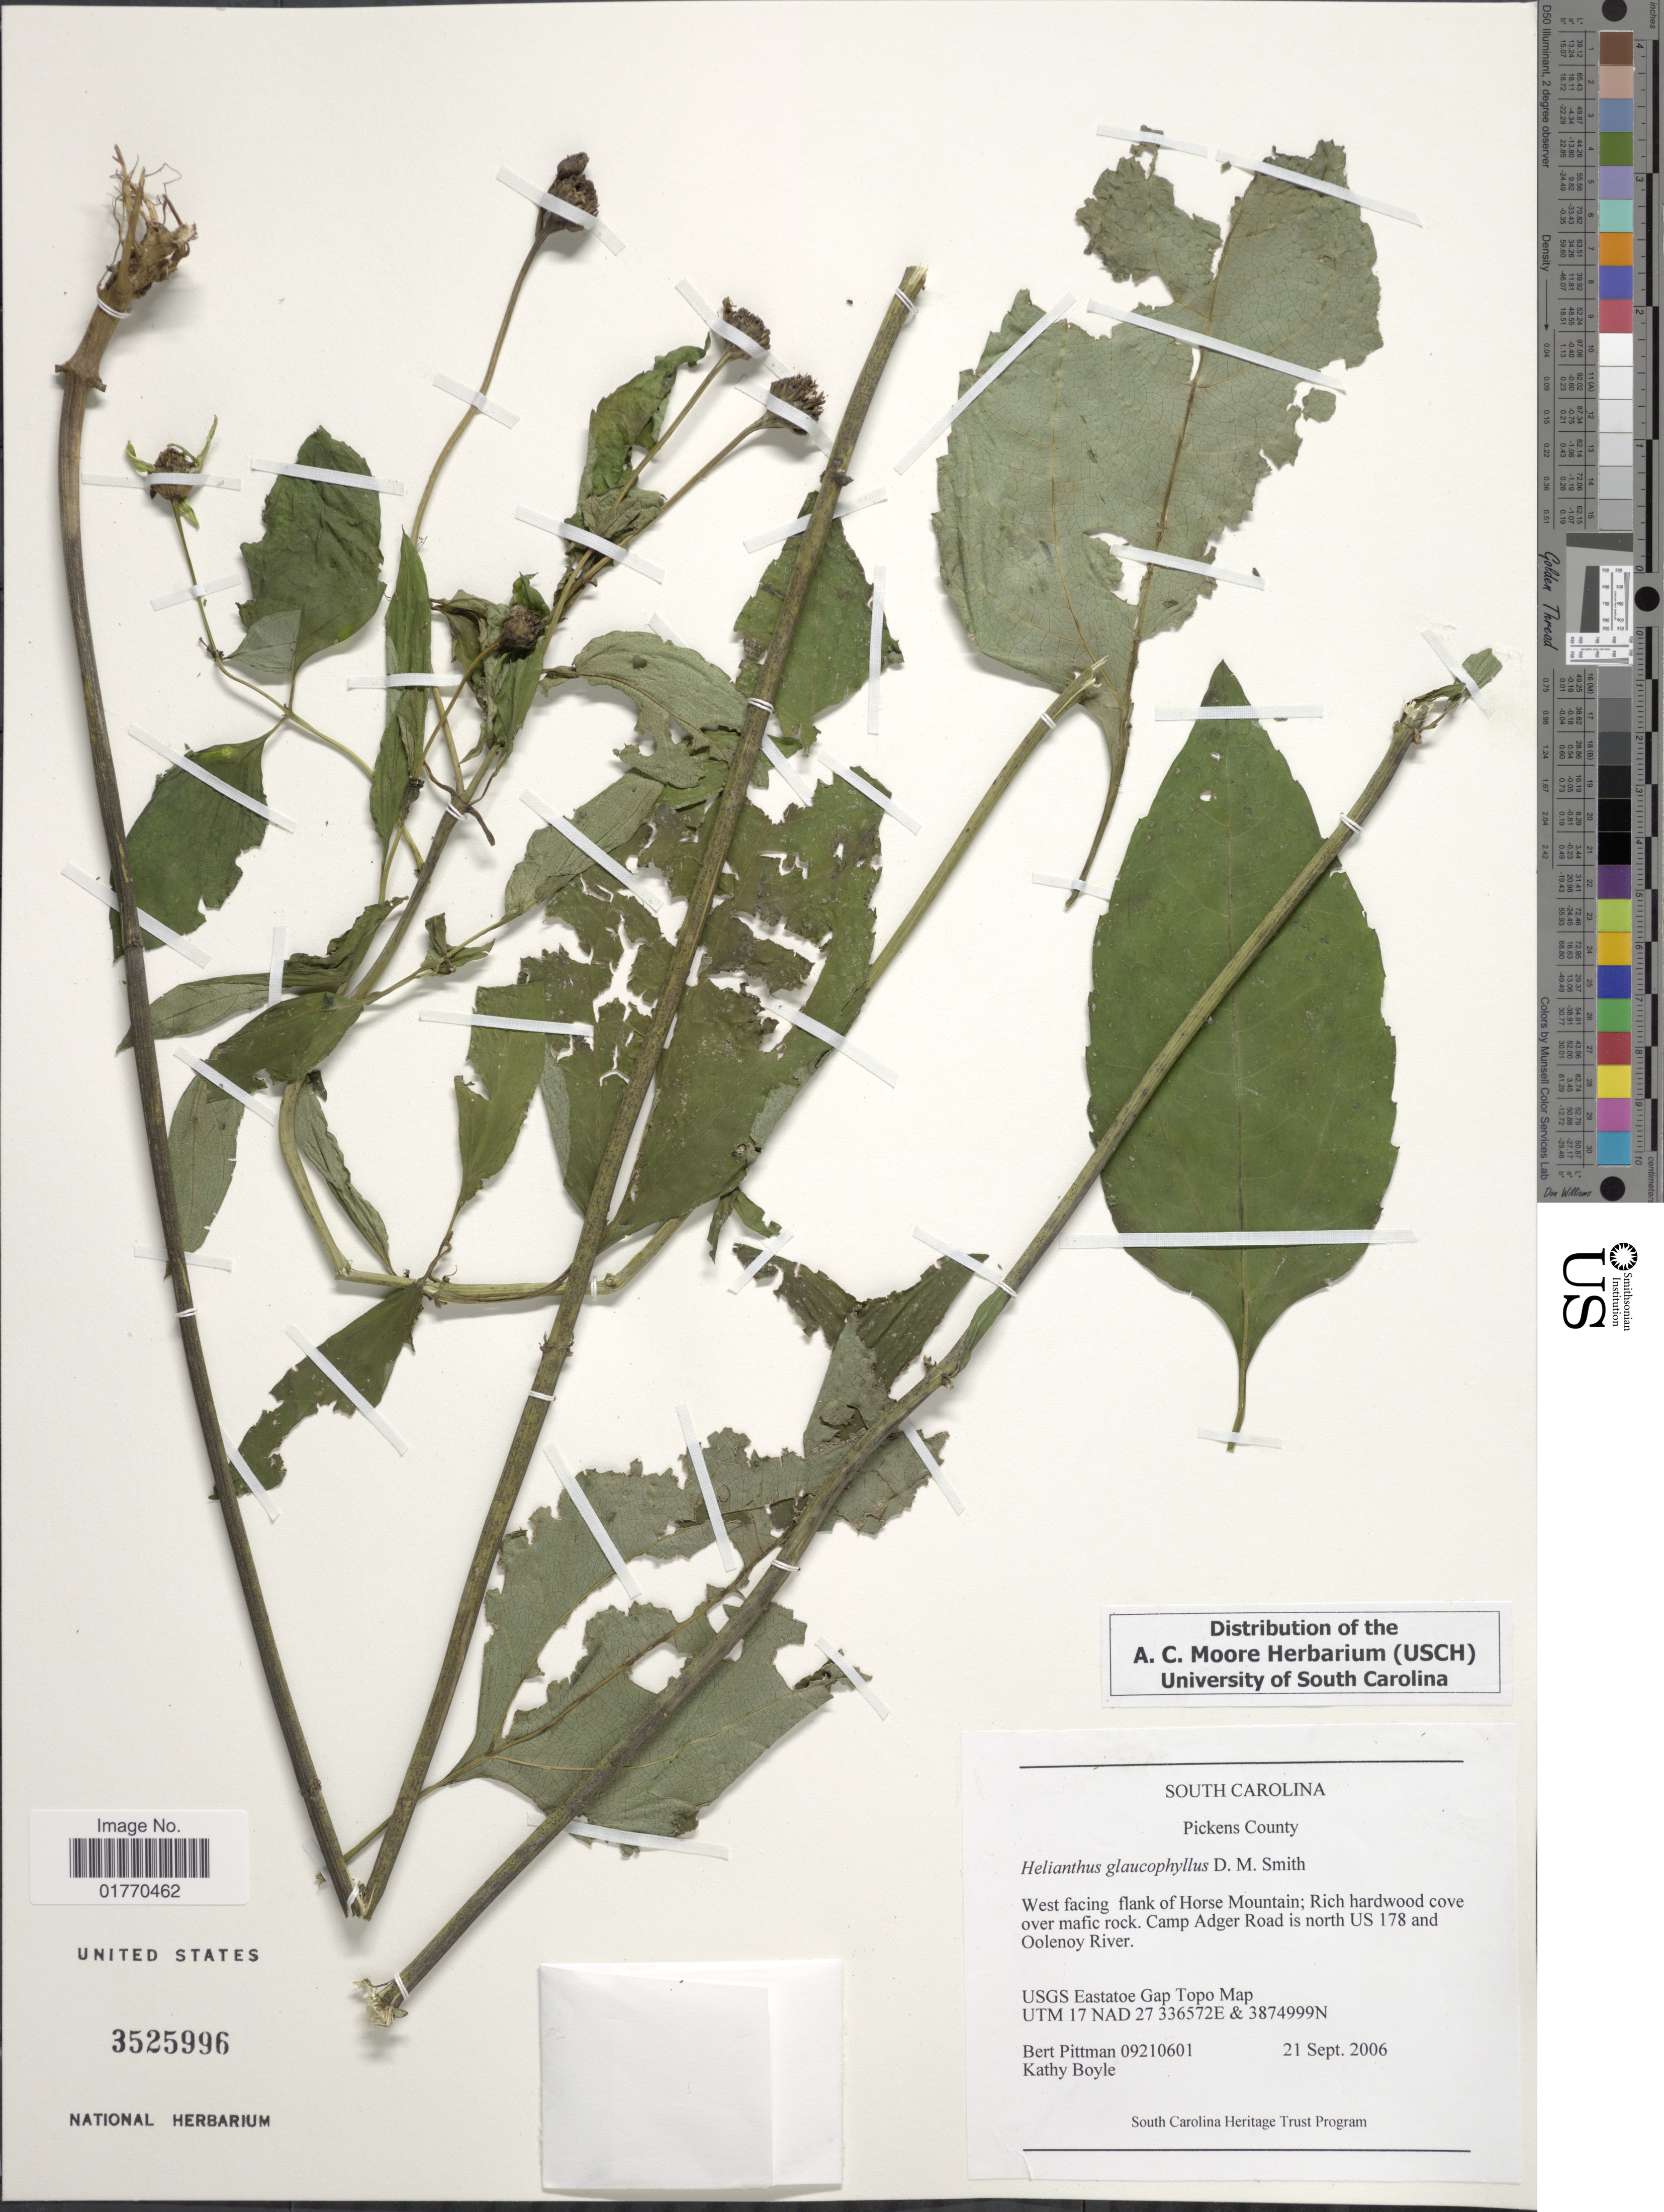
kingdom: Plantae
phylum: Tracheophyta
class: Magnoliopsida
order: Asterales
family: Asteraceae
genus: Helianthus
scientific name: Helianthus glaucophyllus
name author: Torr. & A. Gray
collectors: B. Pittman & K. Boyle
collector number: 09210601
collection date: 2006-09-21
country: United States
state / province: South Carolina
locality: West facing flank of Horse Mountain, Rih hardwood cove over mafic rock, Camp Adger Road is north US 178 and Oolenoy River, ISGS Eastatoe Gap Topo Map, UTM 17 NAD 27 336572E & 3874999N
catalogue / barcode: US 3525996